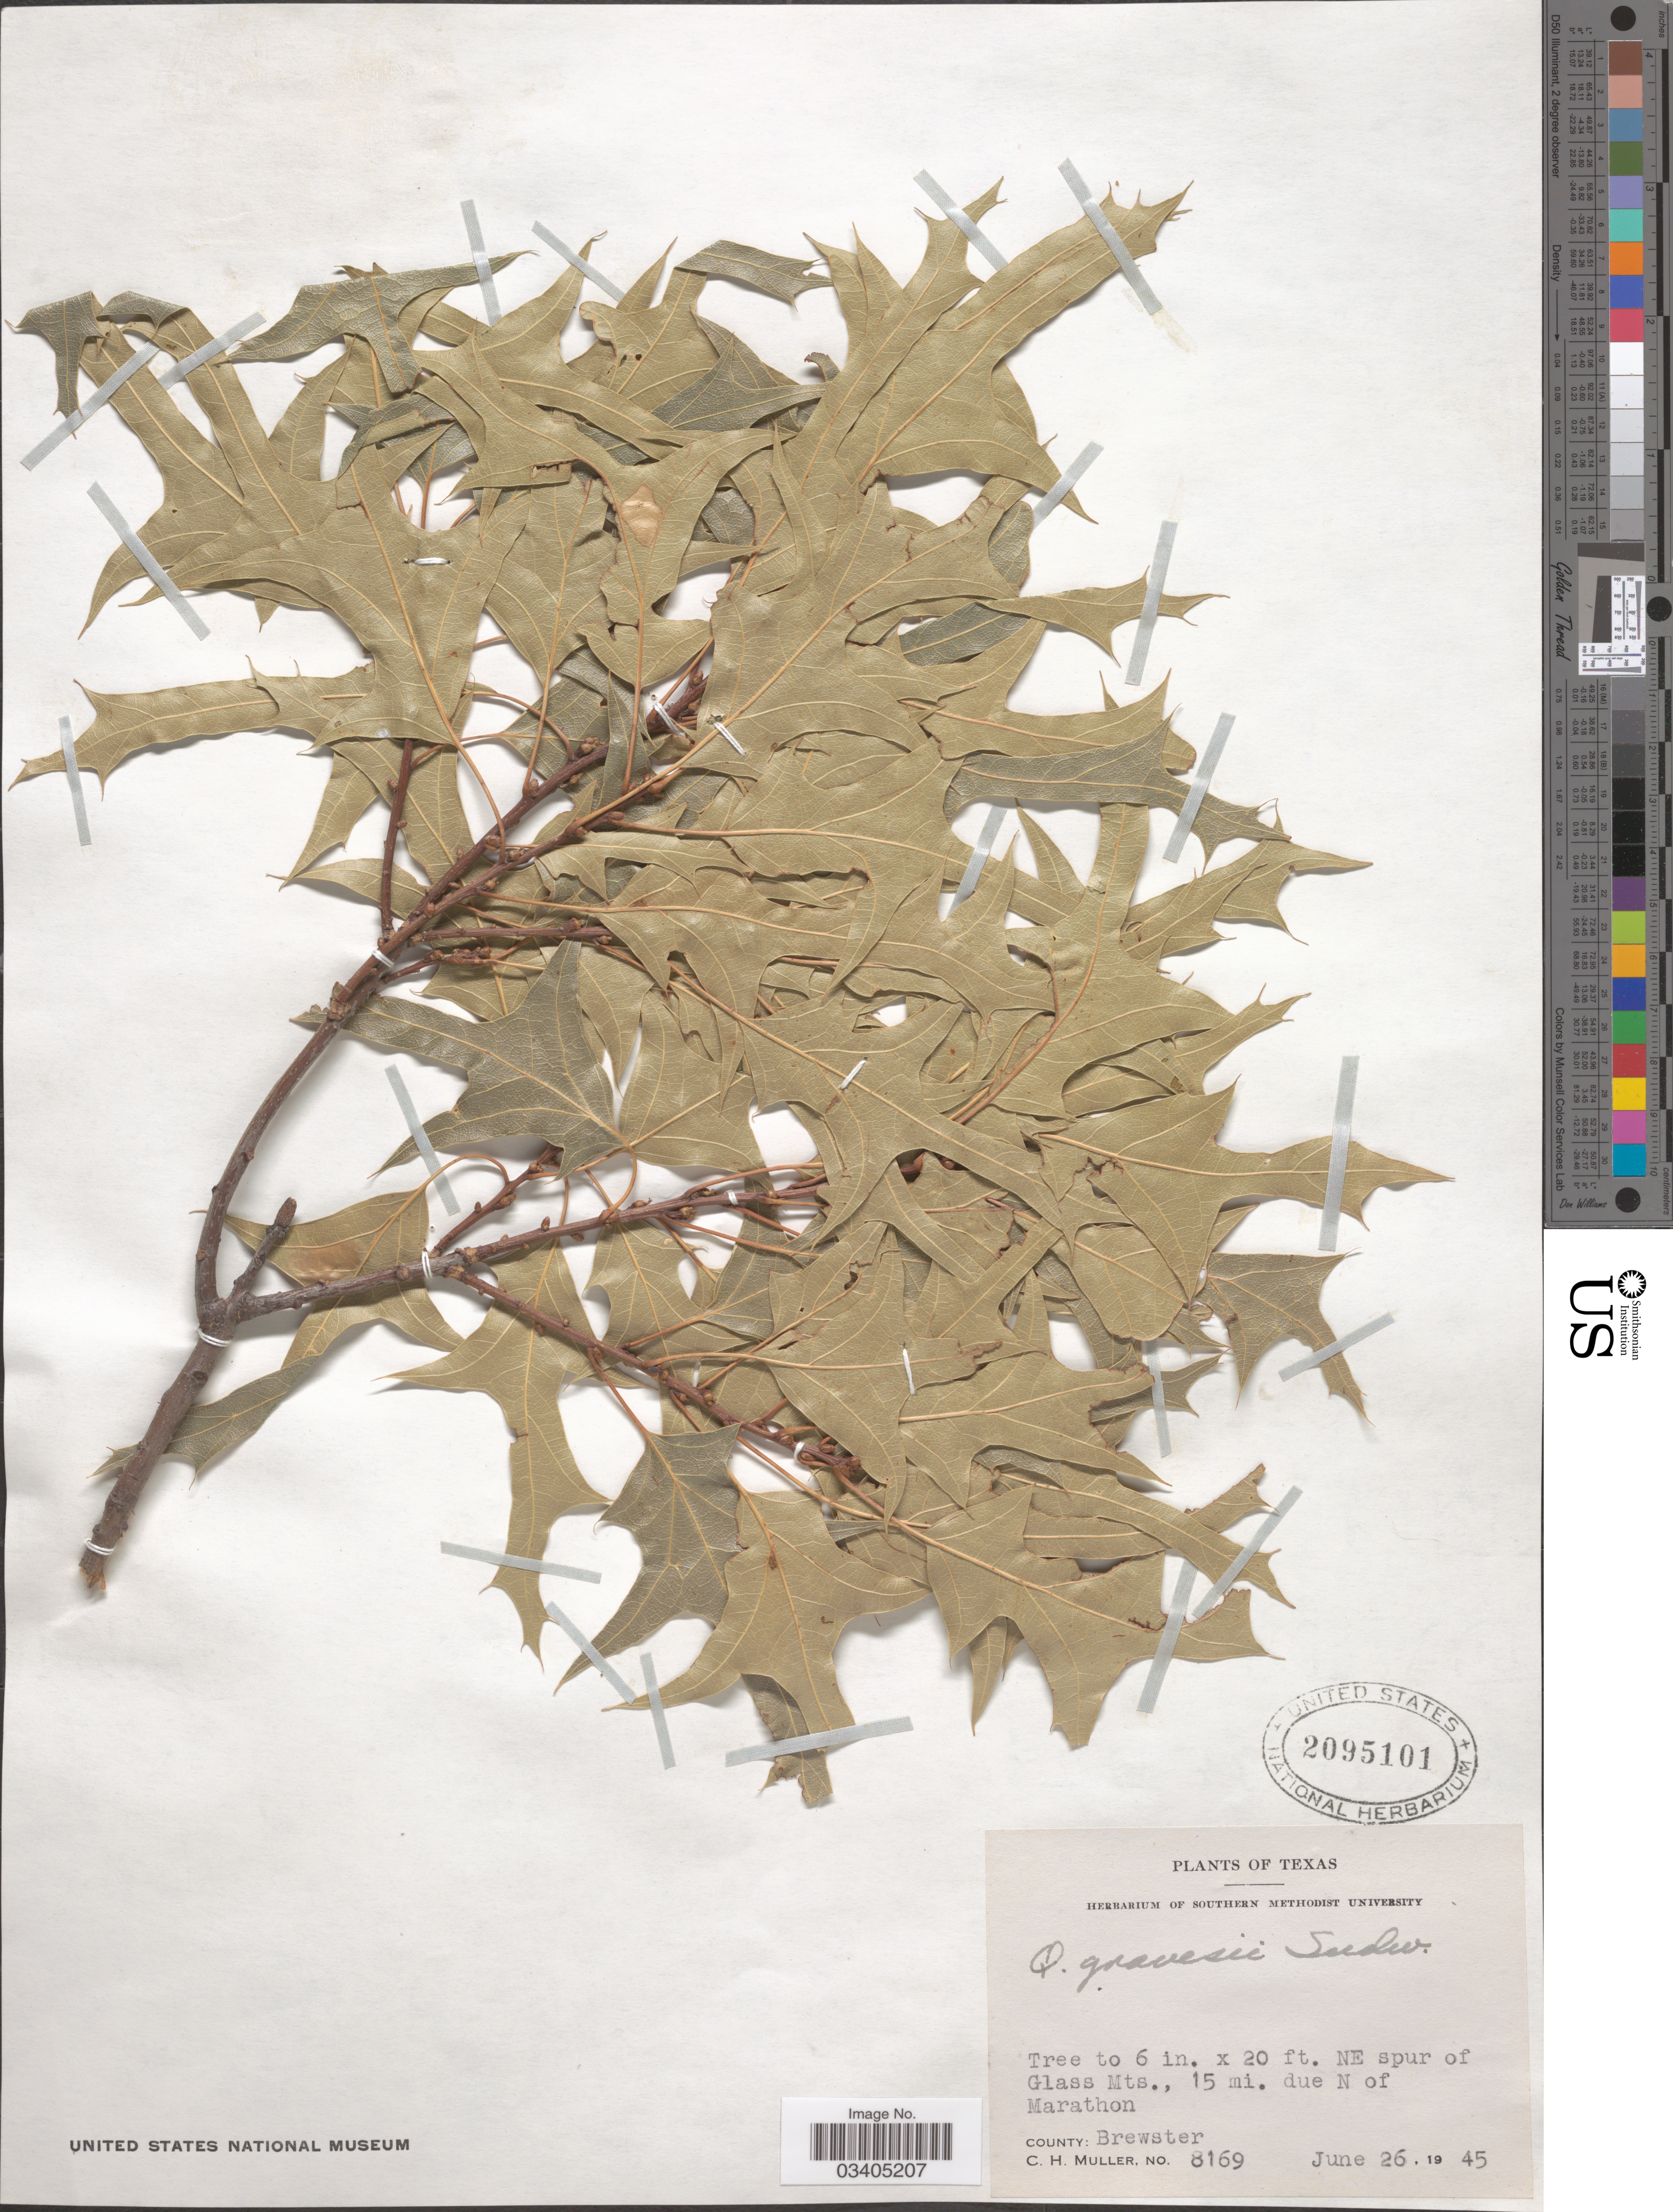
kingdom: Plantae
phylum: Tracheophyta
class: Magnoliopsida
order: Fagales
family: Fagaceae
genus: Quercus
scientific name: Quercus gravesii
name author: Sudw.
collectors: C. H. Mueller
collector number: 8169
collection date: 1945-06-26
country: United States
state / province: Texas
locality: NE spur of Glass Mts., 15 mi. due N of Marathon, County: Brewster.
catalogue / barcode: US 2095101